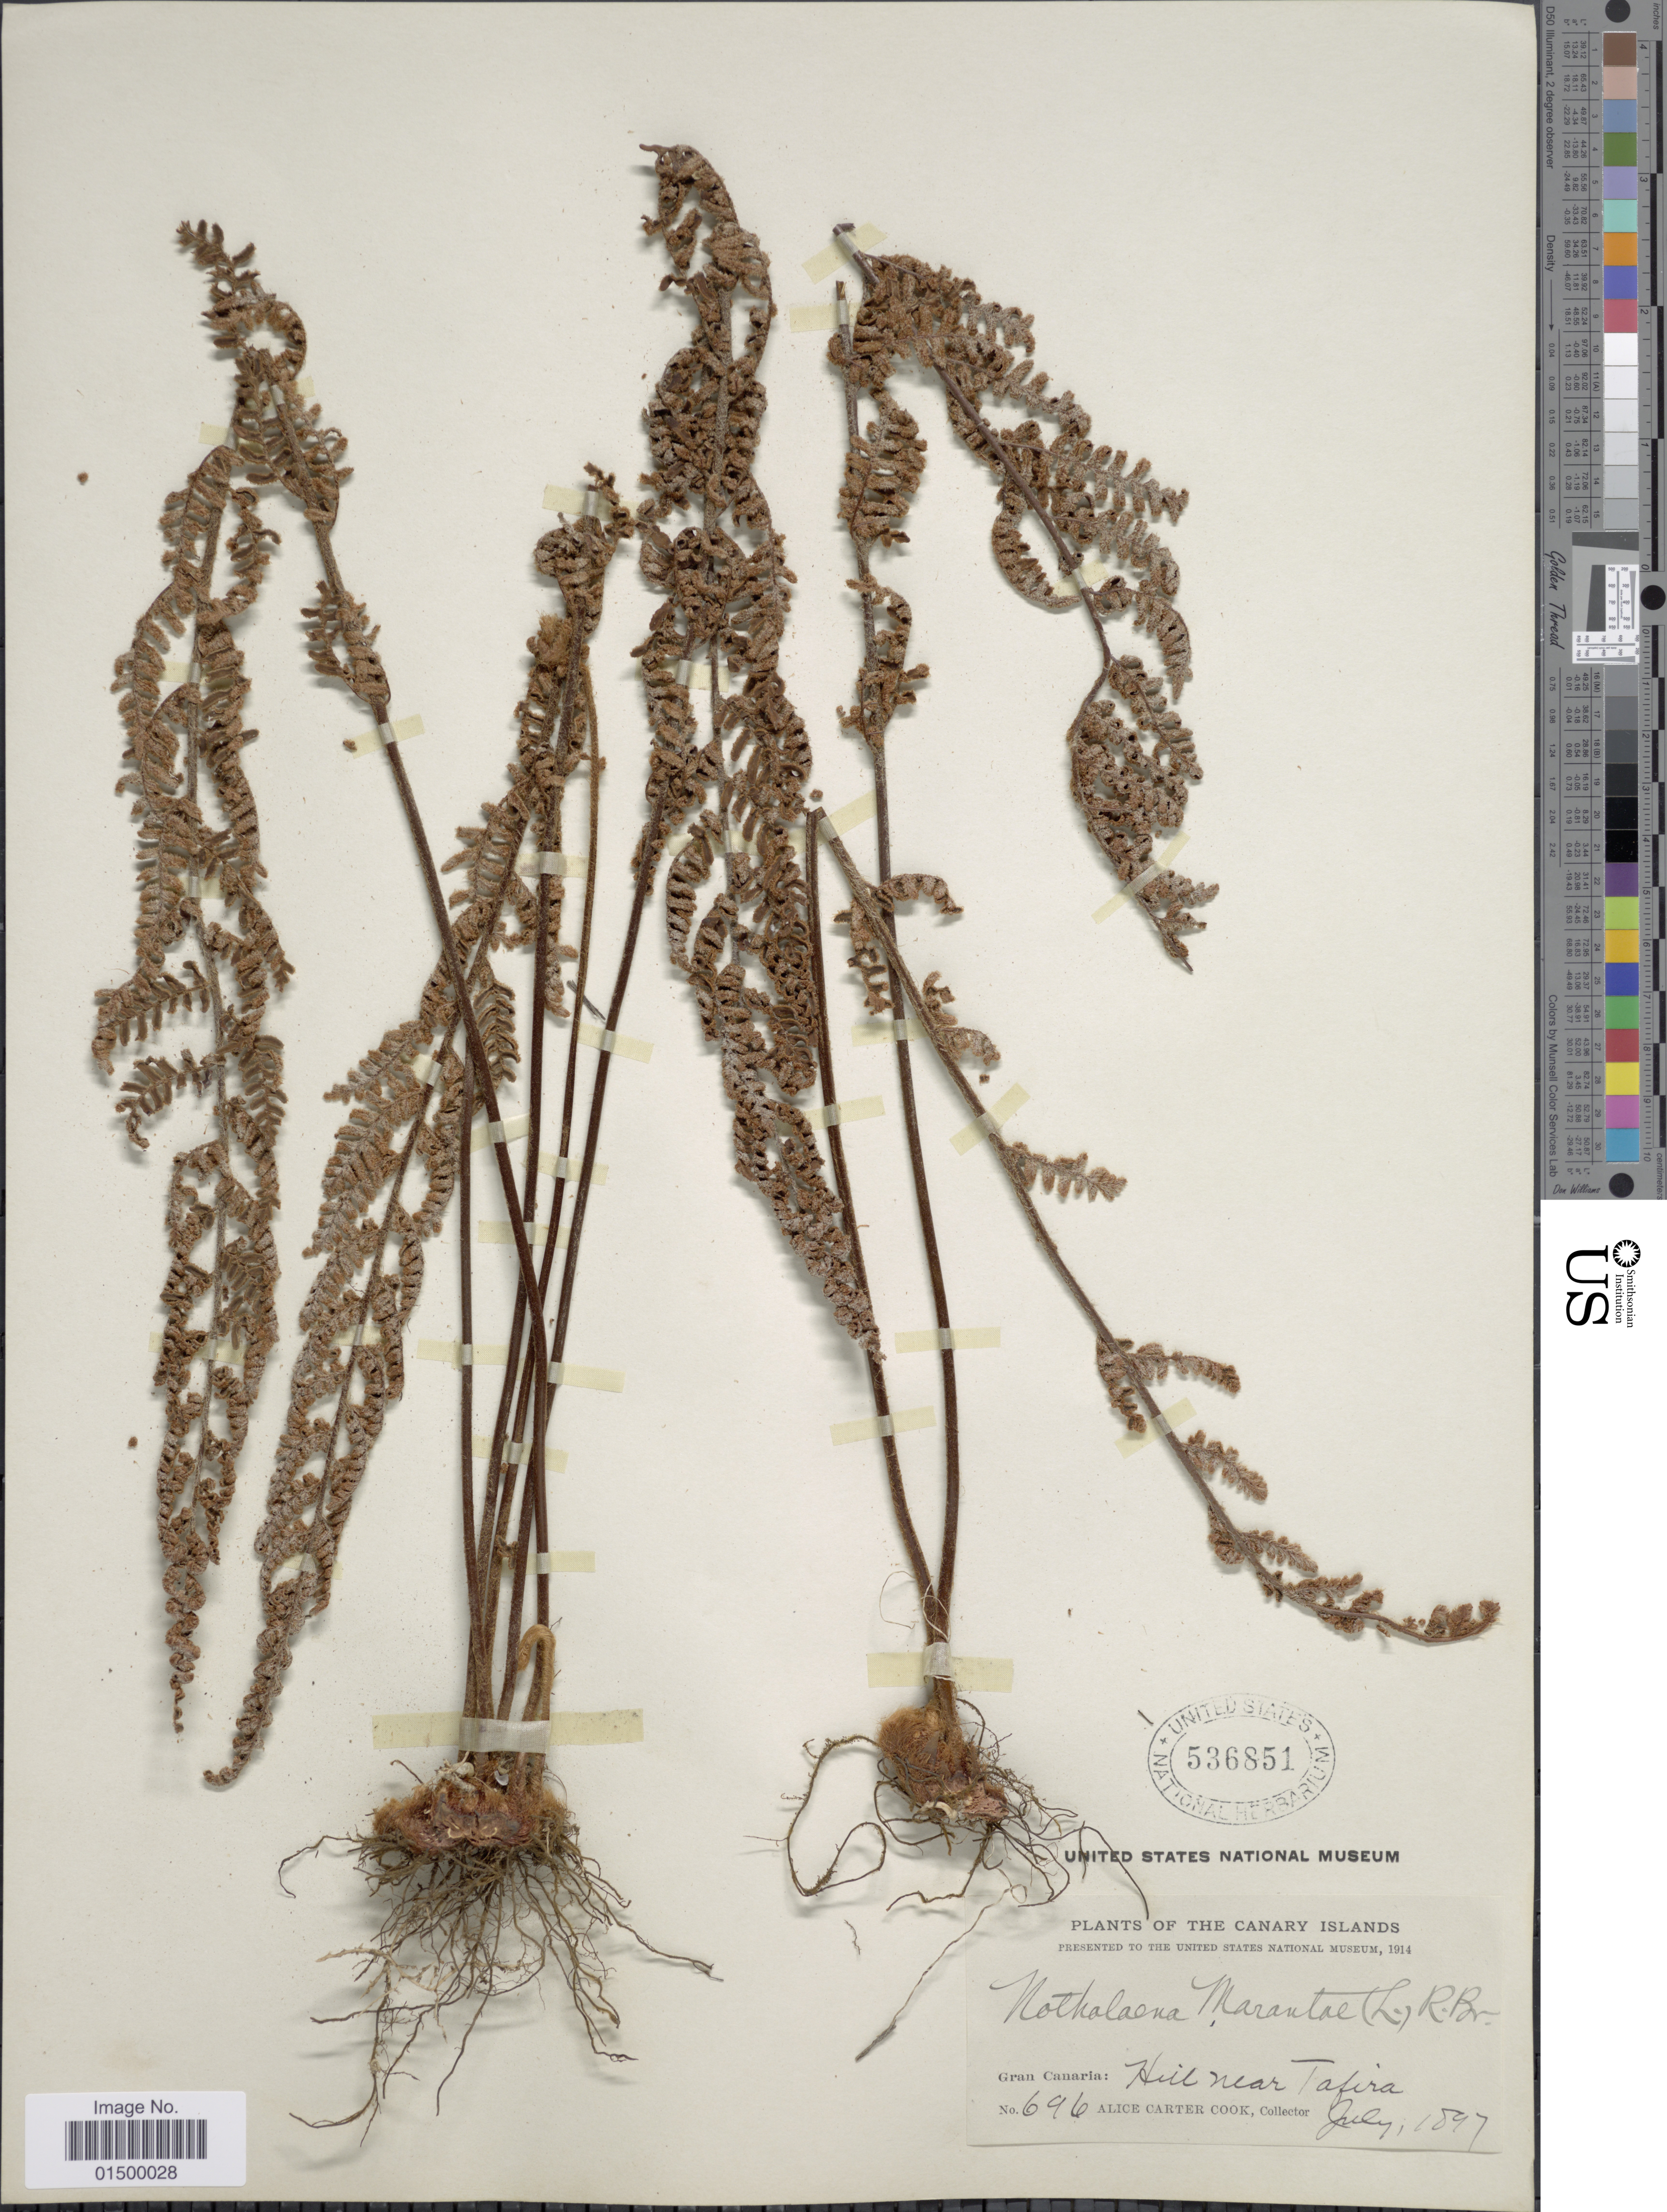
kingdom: Plantae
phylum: Tracheophyta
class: Polypodiopsida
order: Polypodiales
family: Pteridaceae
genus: Cheilanthes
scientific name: Cheilanthes marantae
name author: Domin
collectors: Alice C. Cook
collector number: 696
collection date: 1897-07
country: Spain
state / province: Canarias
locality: Gran Canaria: Hill near Taferia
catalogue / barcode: US 536851